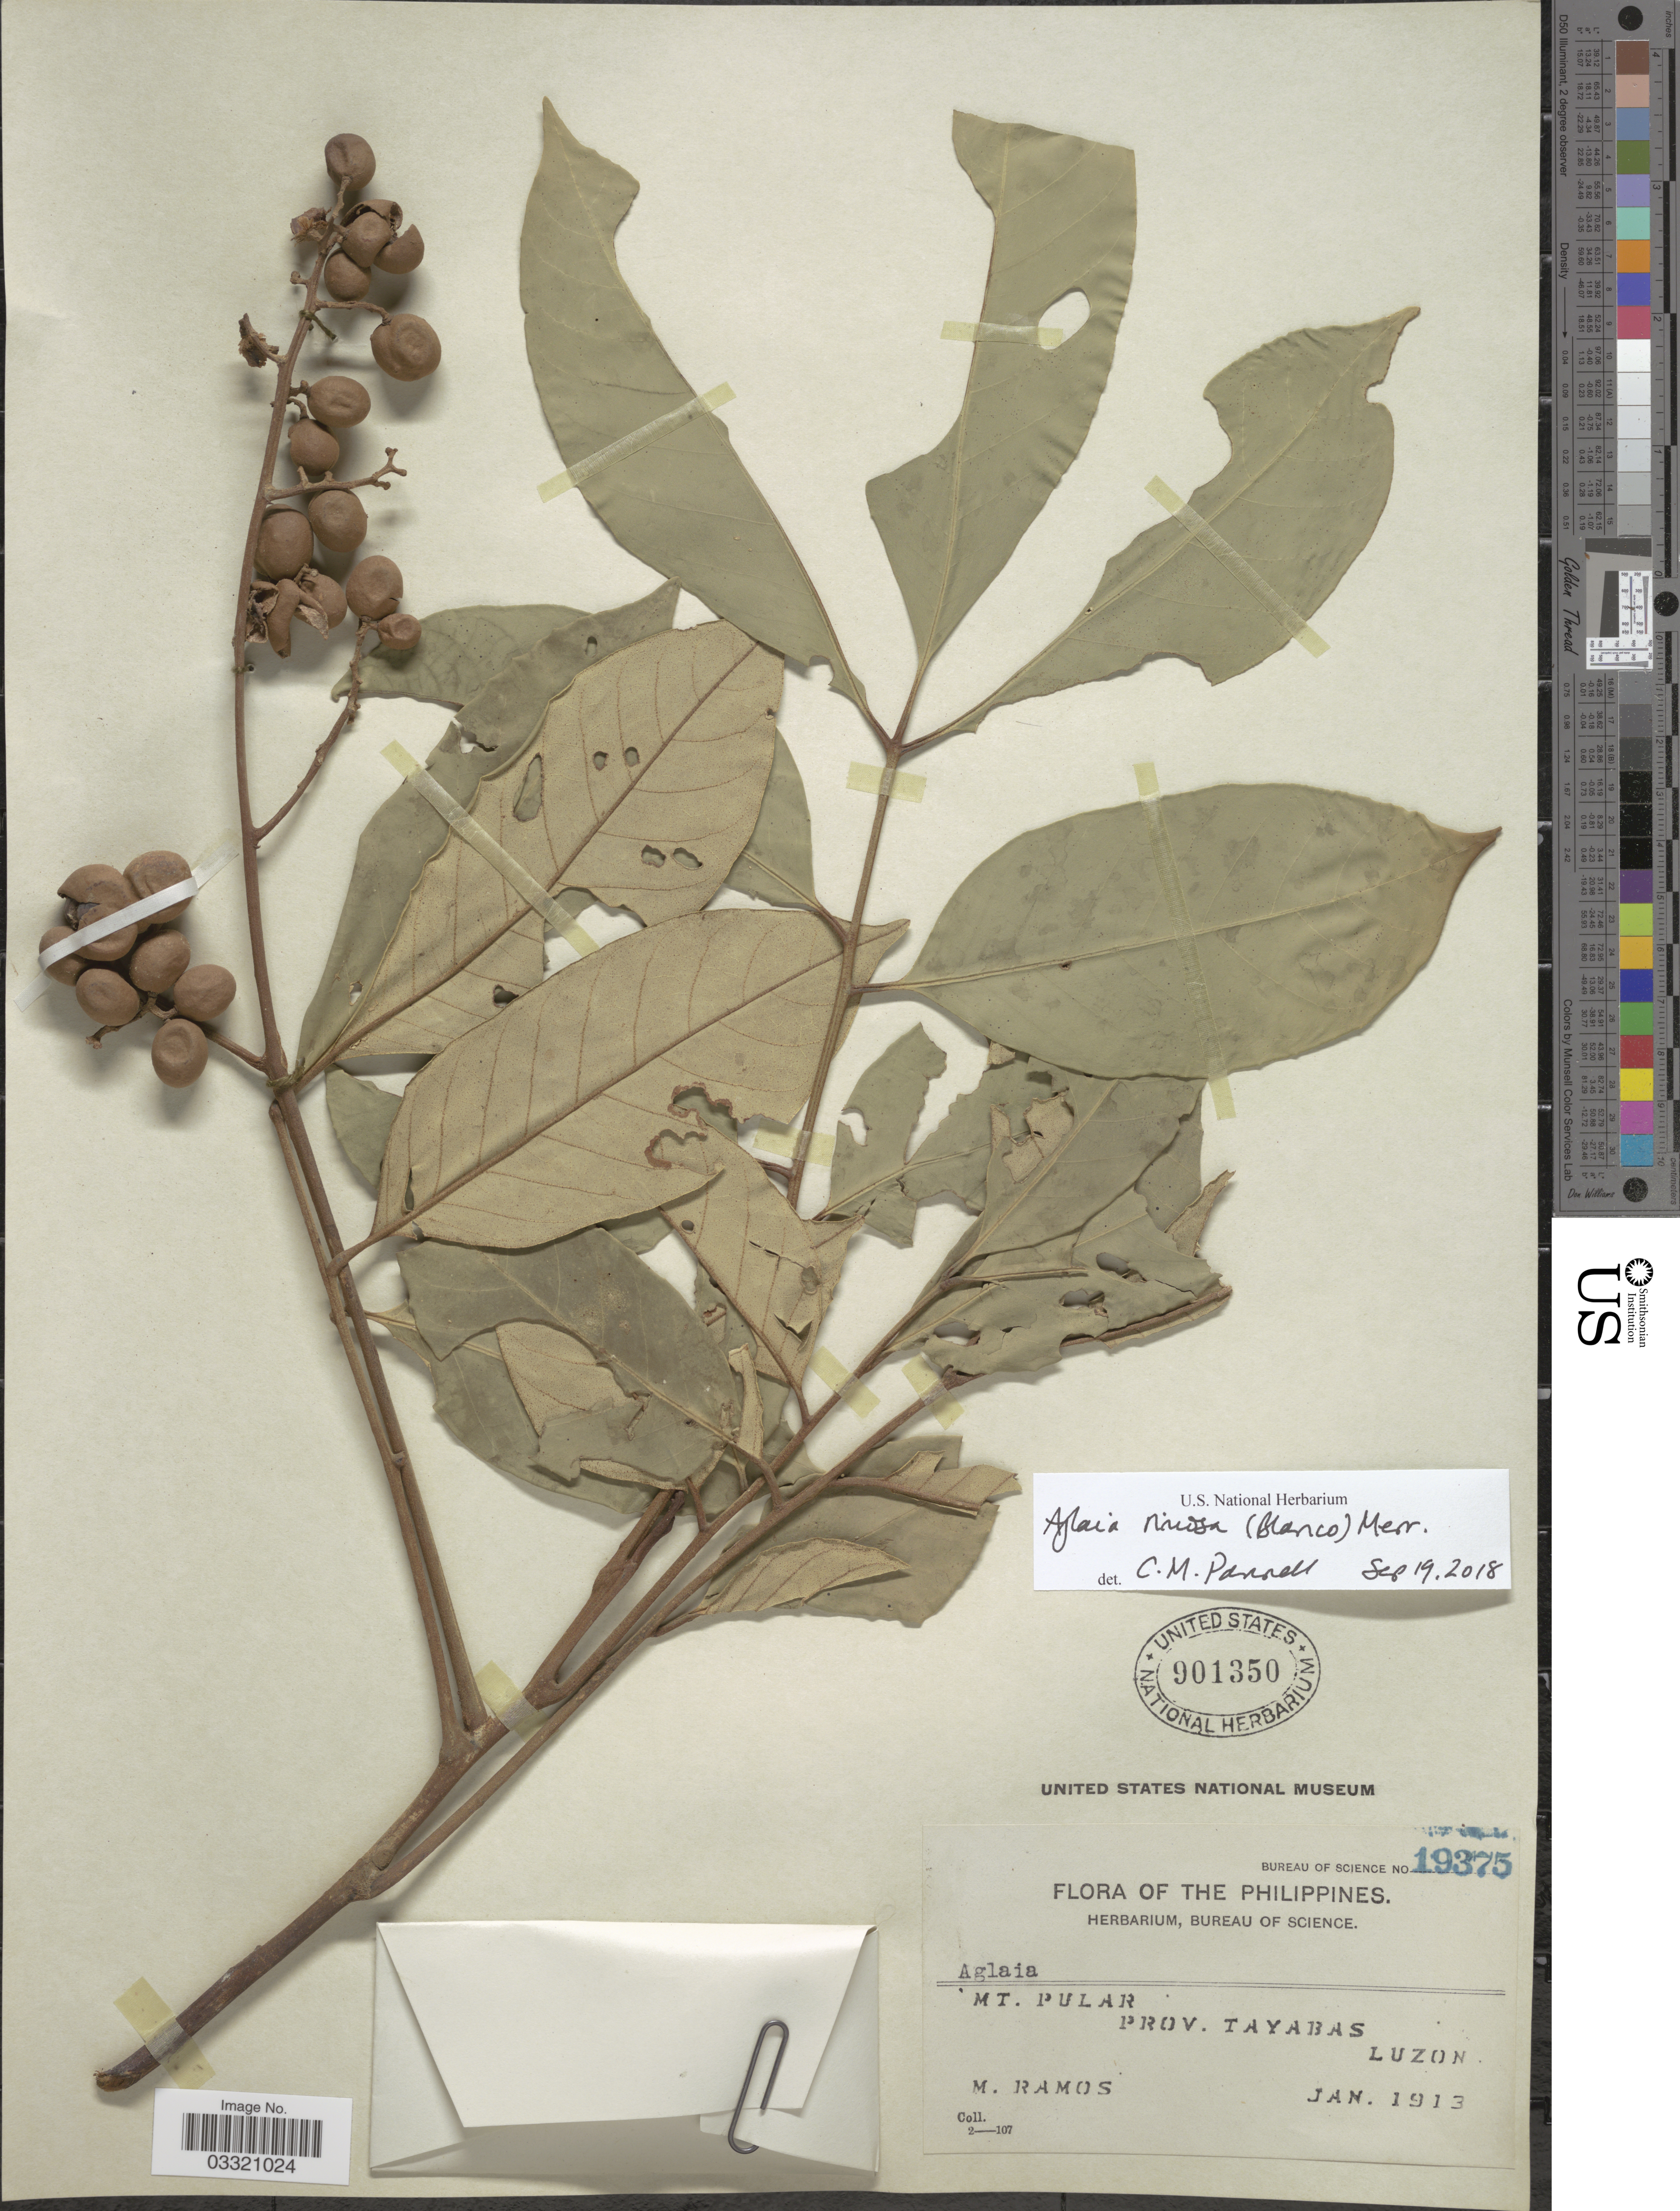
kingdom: Plantae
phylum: Tracheophyta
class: Magnoliopsida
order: Sapindales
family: Meliaceae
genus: Aglaia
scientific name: Aglaia rimosa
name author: (Blanco) Merr.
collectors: M. Ramos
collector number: Bureau of Science 19375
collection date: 1913-01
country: Philippines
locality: Mt. Pular. Prov. Tayabas. Luzon.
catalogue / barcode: US 901350